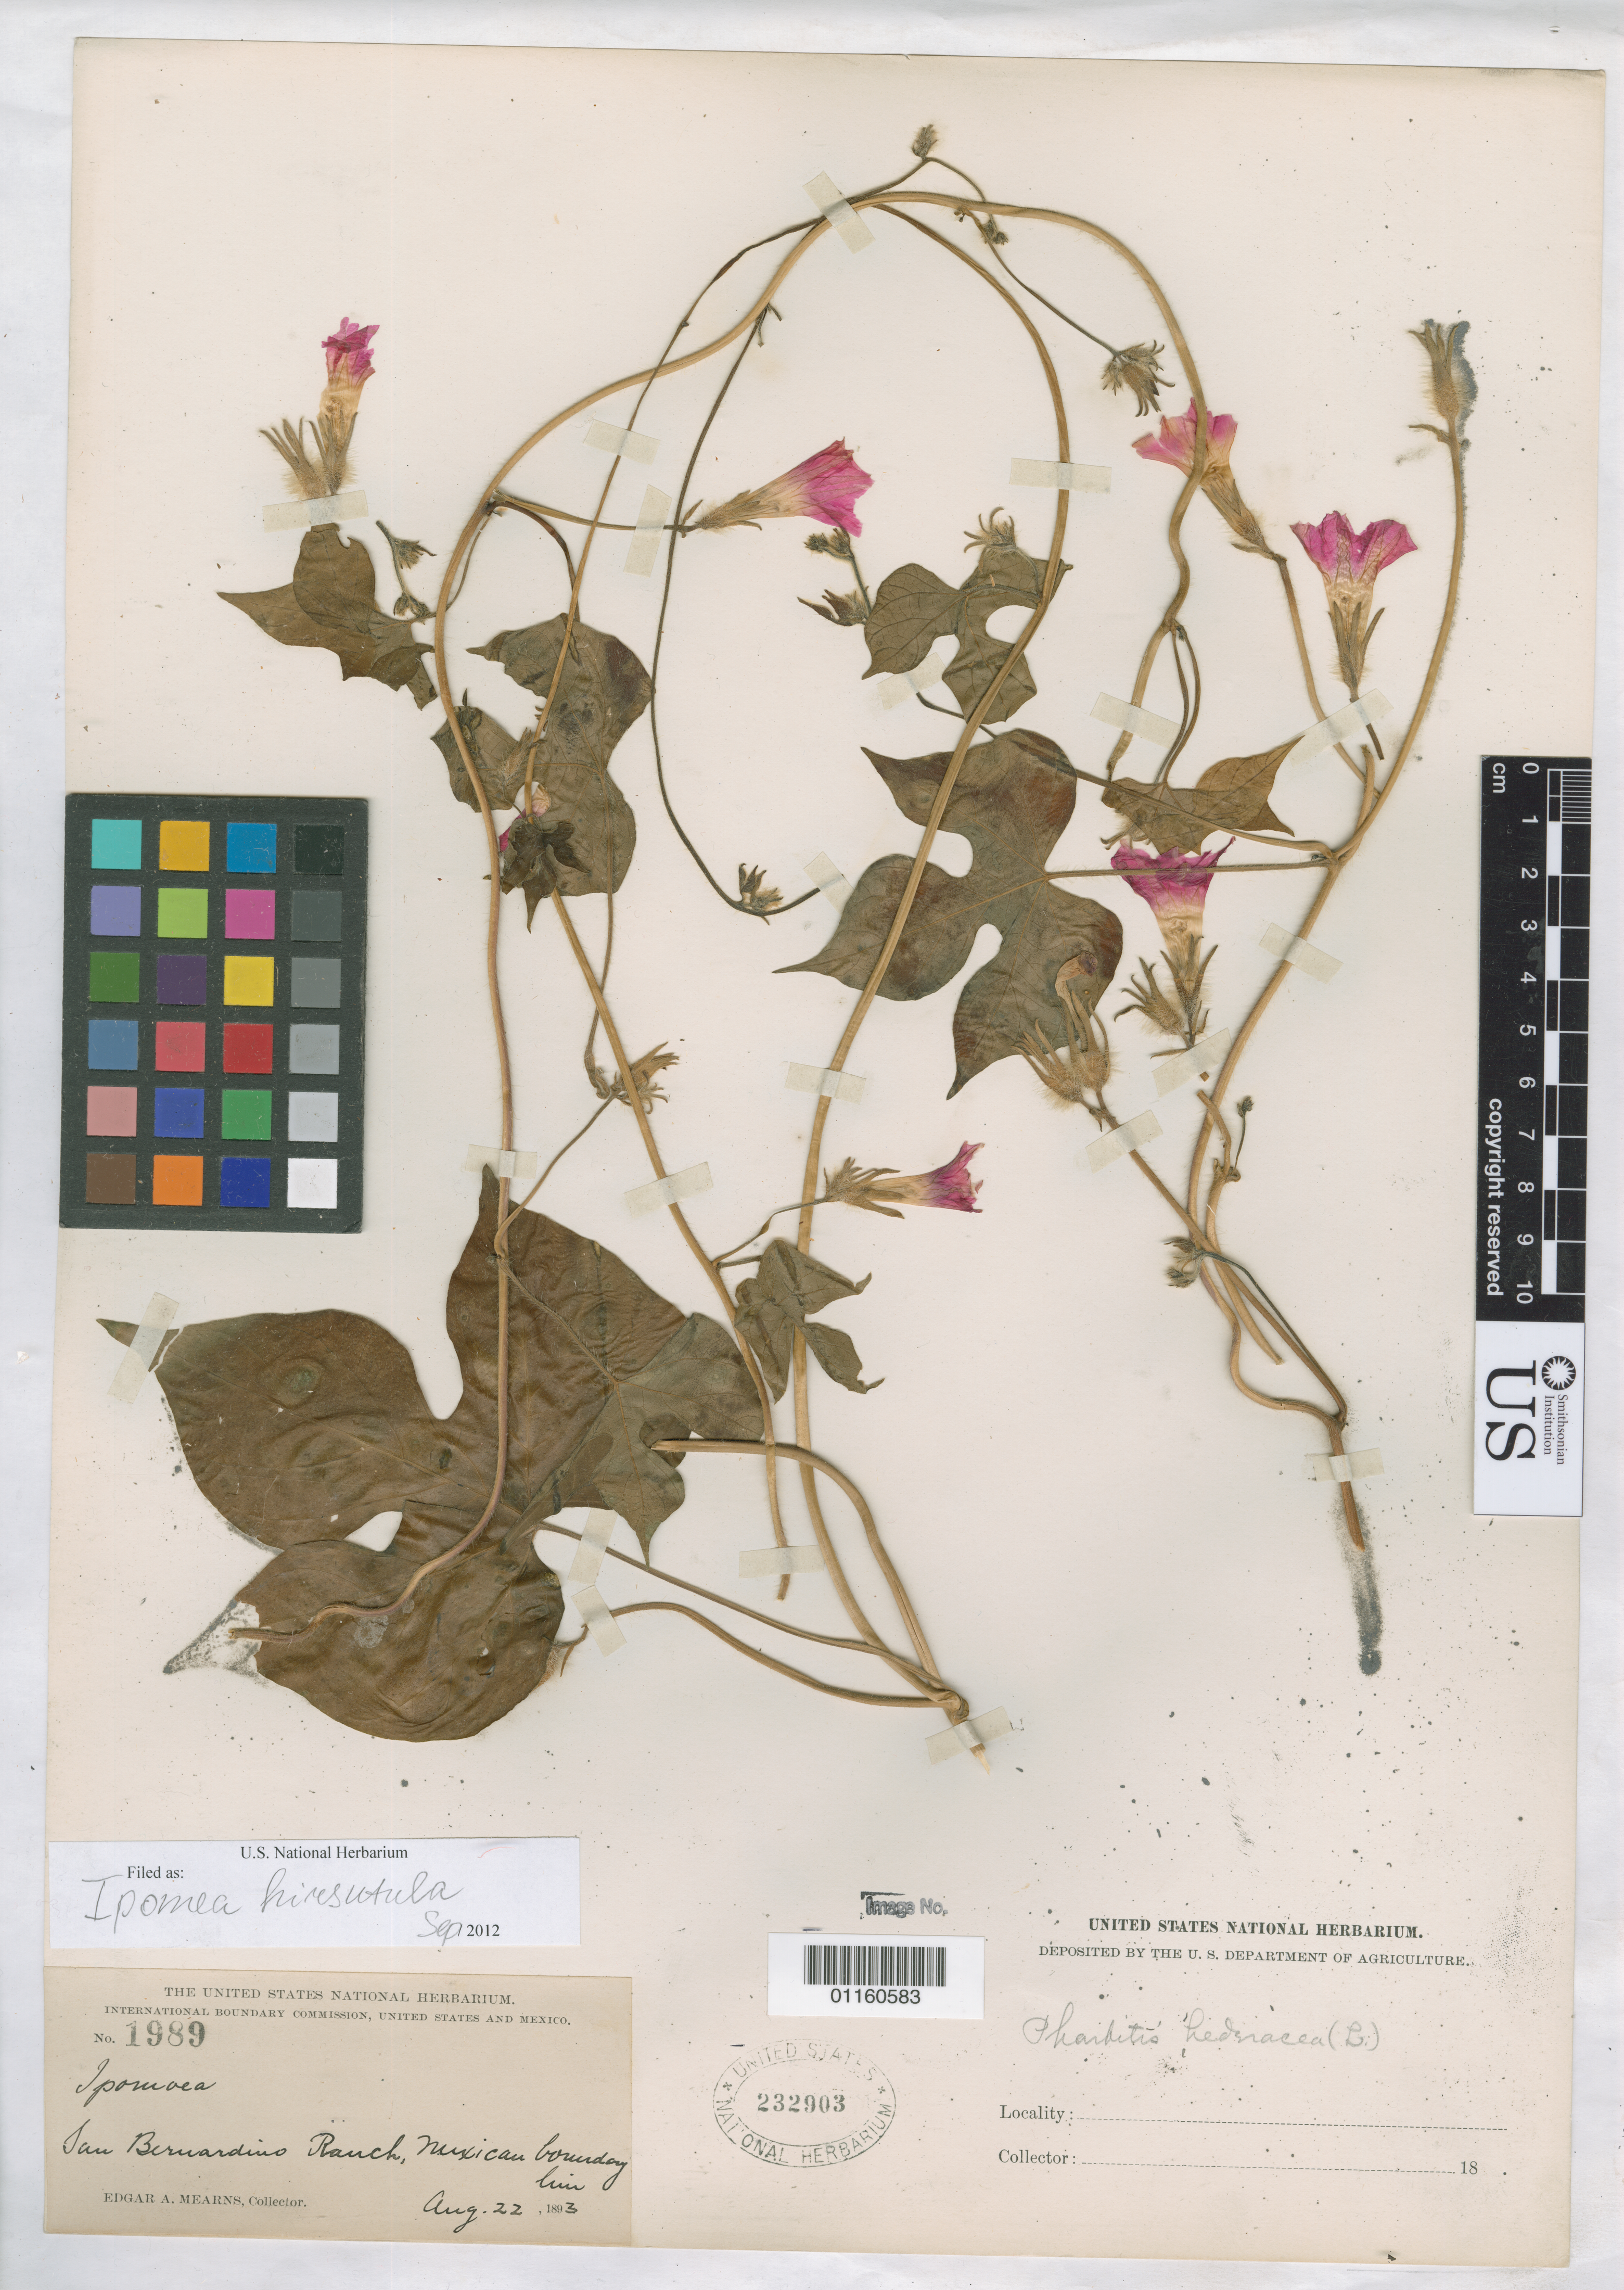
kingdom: Plantae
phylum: Tracheophyta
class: Magnoliopsida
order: Solanales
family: Convolvulaceae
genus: Ipomoea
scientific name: Ipomoea hirsutula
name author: J. Jacq.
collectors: E. A. Mearns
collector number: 1989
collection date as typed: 22 Aug 1893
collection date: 1893-08-22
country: United States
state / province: Arizona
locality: San Bernardino Ranch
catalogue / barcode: US 232903